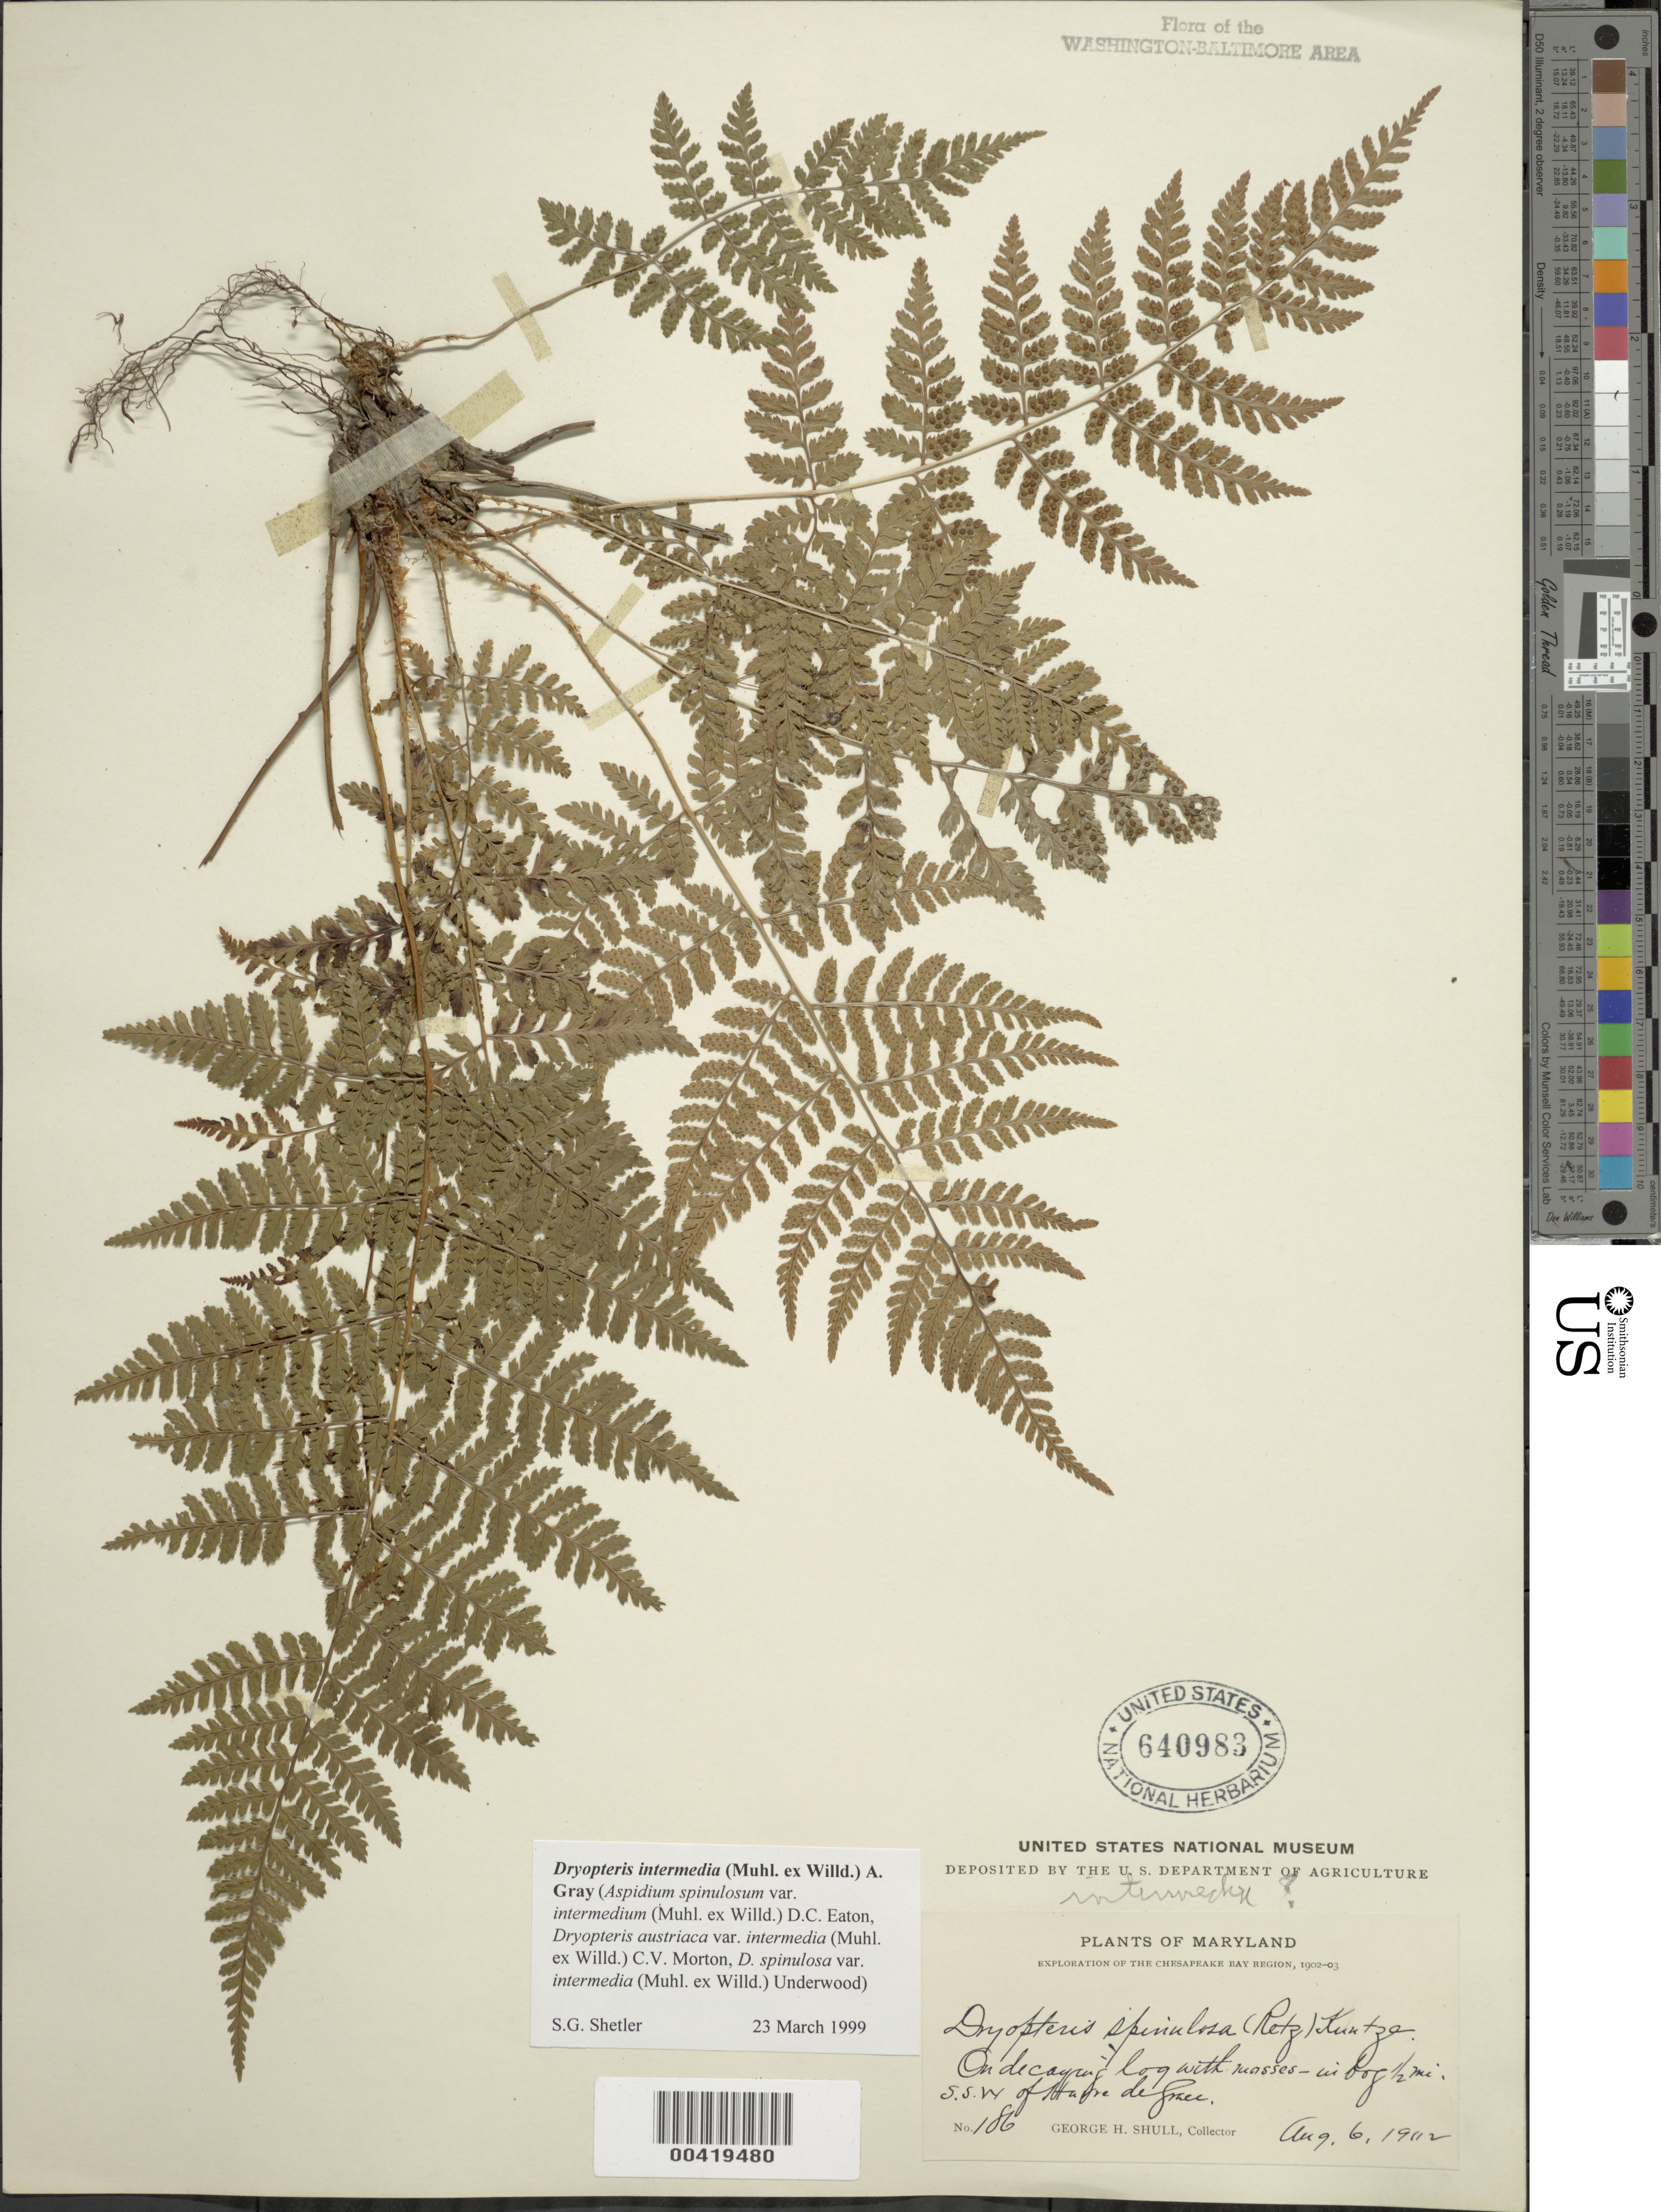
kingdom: Plantae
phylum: Tracheophyta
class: Polypodiopsida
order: Polypodiales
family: Dryopteridaceae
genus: Dryopteris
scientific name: Dryopteris intermedia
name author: (Muhl.) A. Gray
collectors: G. H. Shull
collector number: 186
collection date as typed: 06 Aug 1912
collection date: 1912-08-06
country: United States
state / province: Maryland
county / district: Harford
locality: South-southwest of Havre De Grace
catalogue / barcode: US 640983